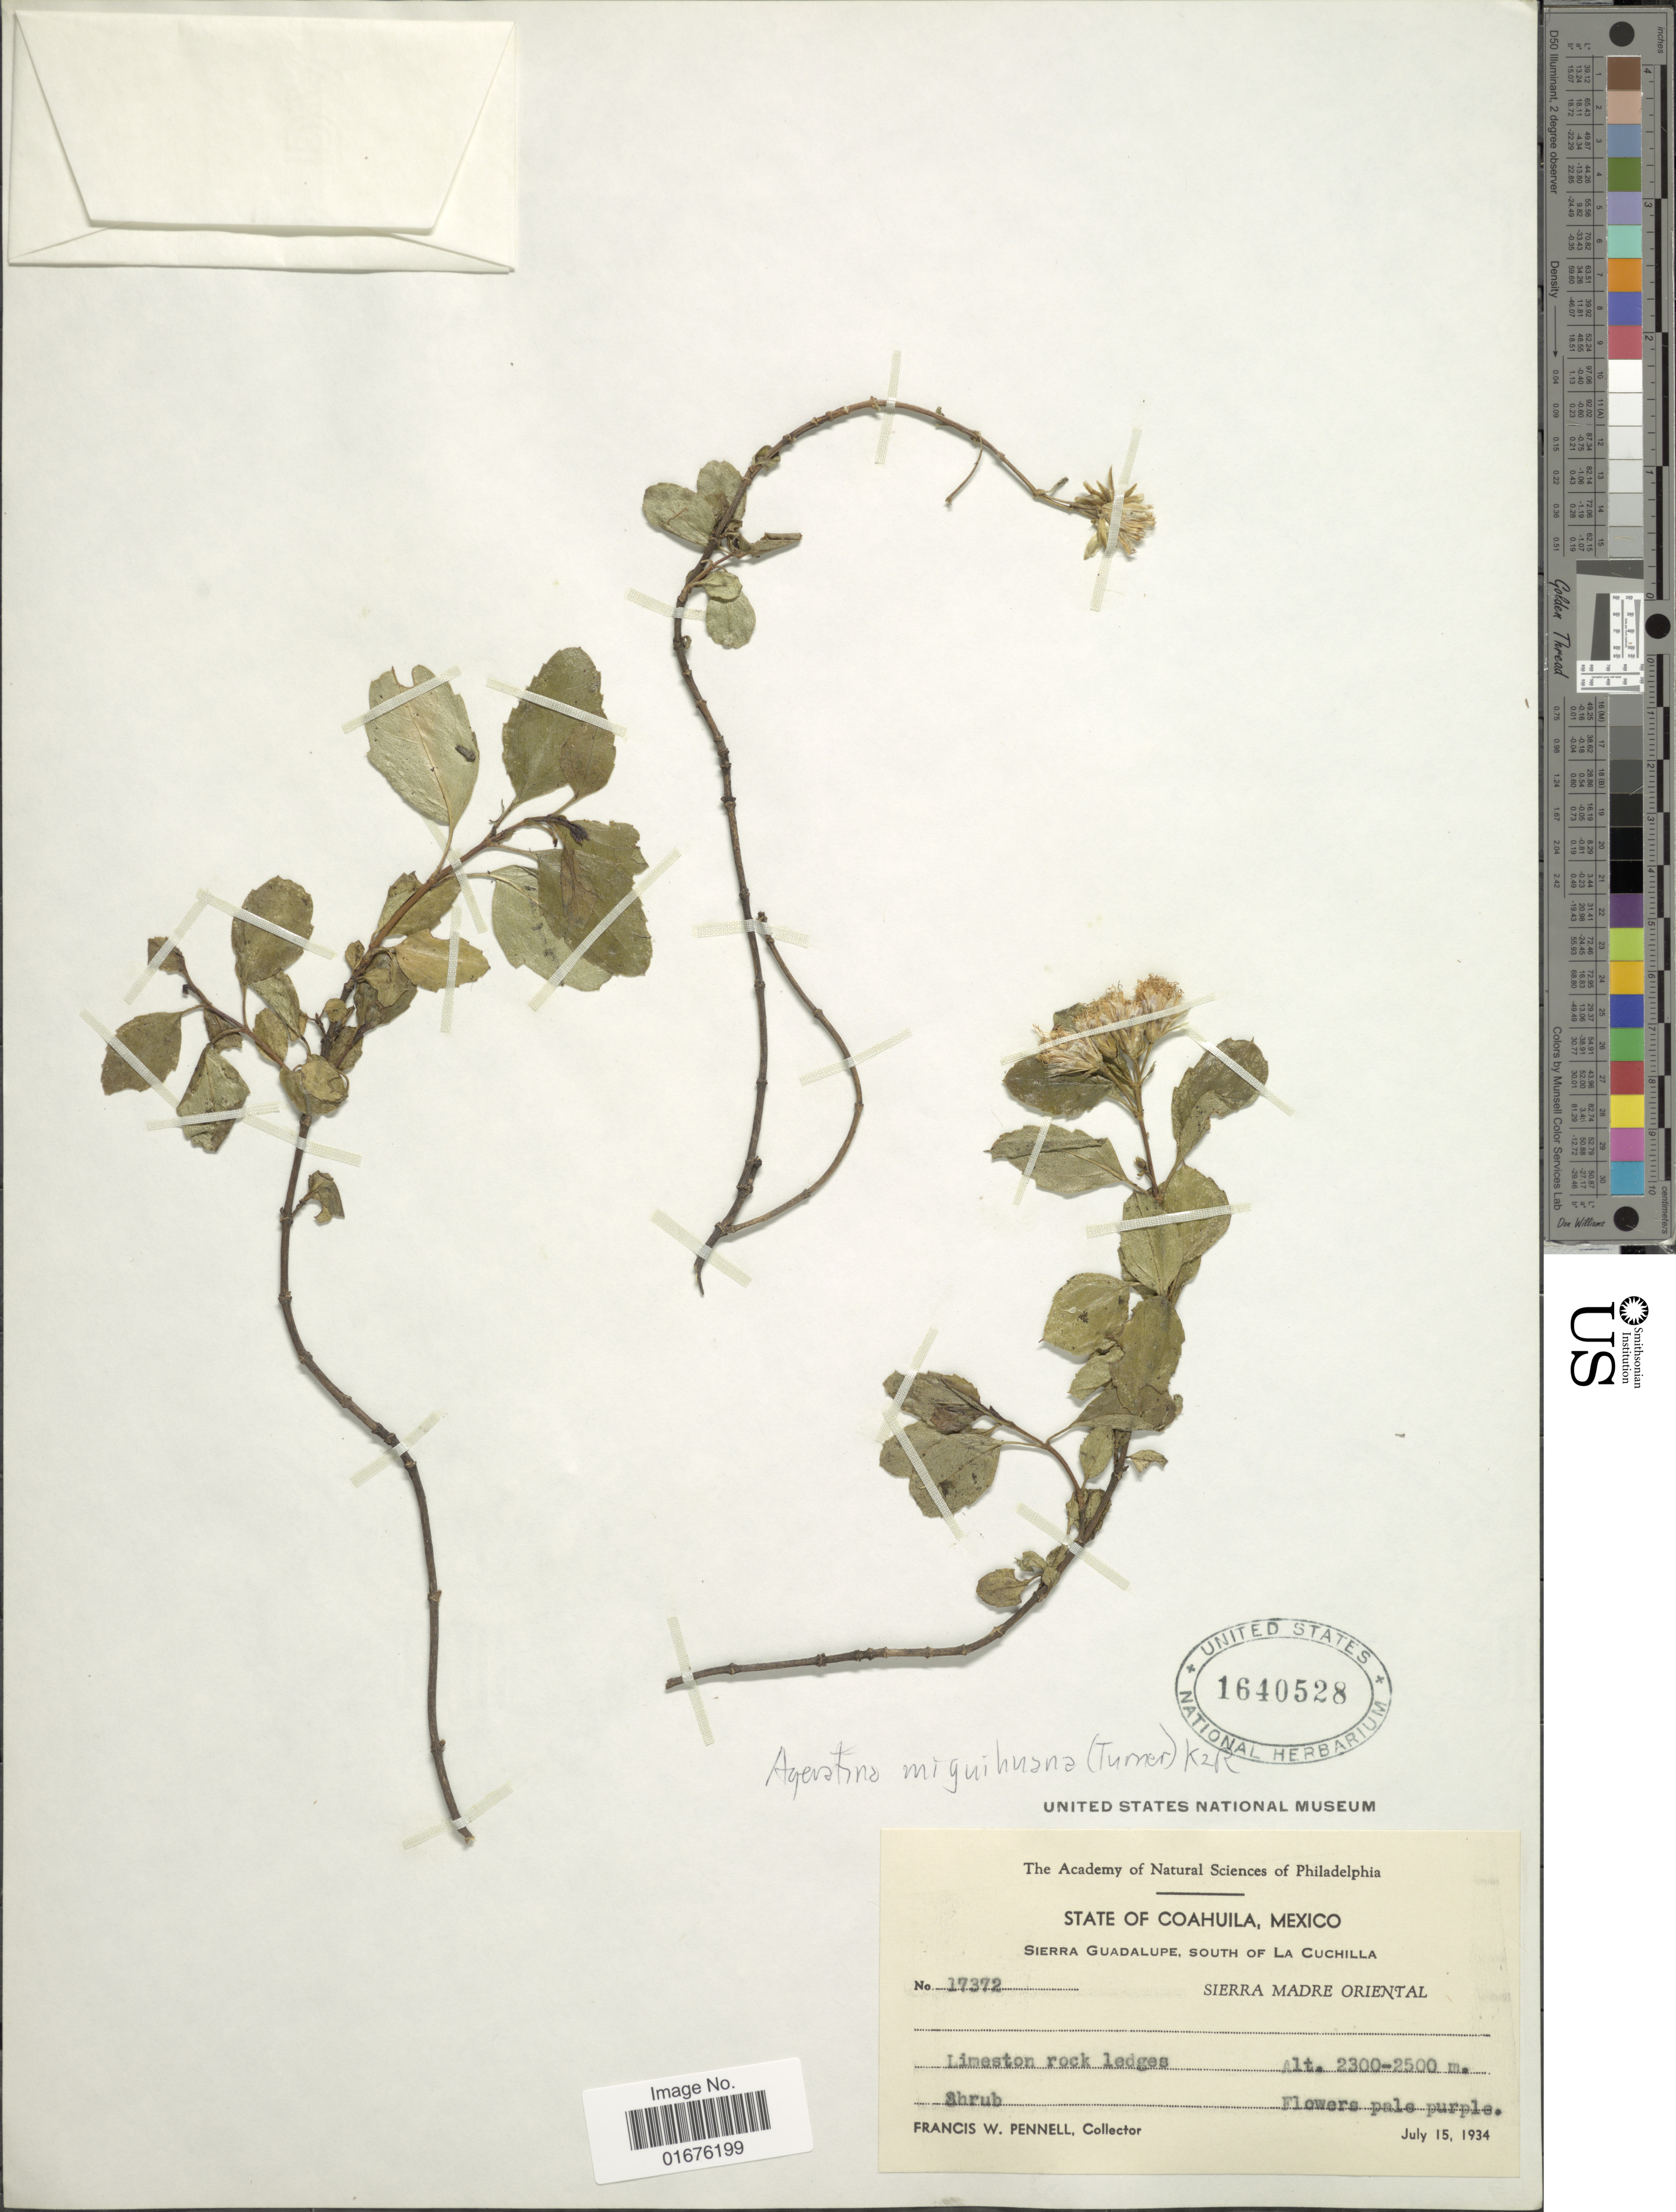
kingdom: Plantae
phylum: Tracheophyta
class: Magnoliopsida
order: Asterales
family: Asteraceae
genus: Ageratina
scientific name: Ageratina miquihuana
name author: (B.L. Turner) R.M. King & H. Rob.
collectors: F. W. Pennell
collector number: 17372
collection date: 1934-07-15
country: Mexico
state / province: Coahuila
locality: Sierra Guadalipe, South of La Cuchilla, Sierra Madre Oriental, Limeston rock ledges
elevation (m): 2300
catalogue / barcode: US 1640528